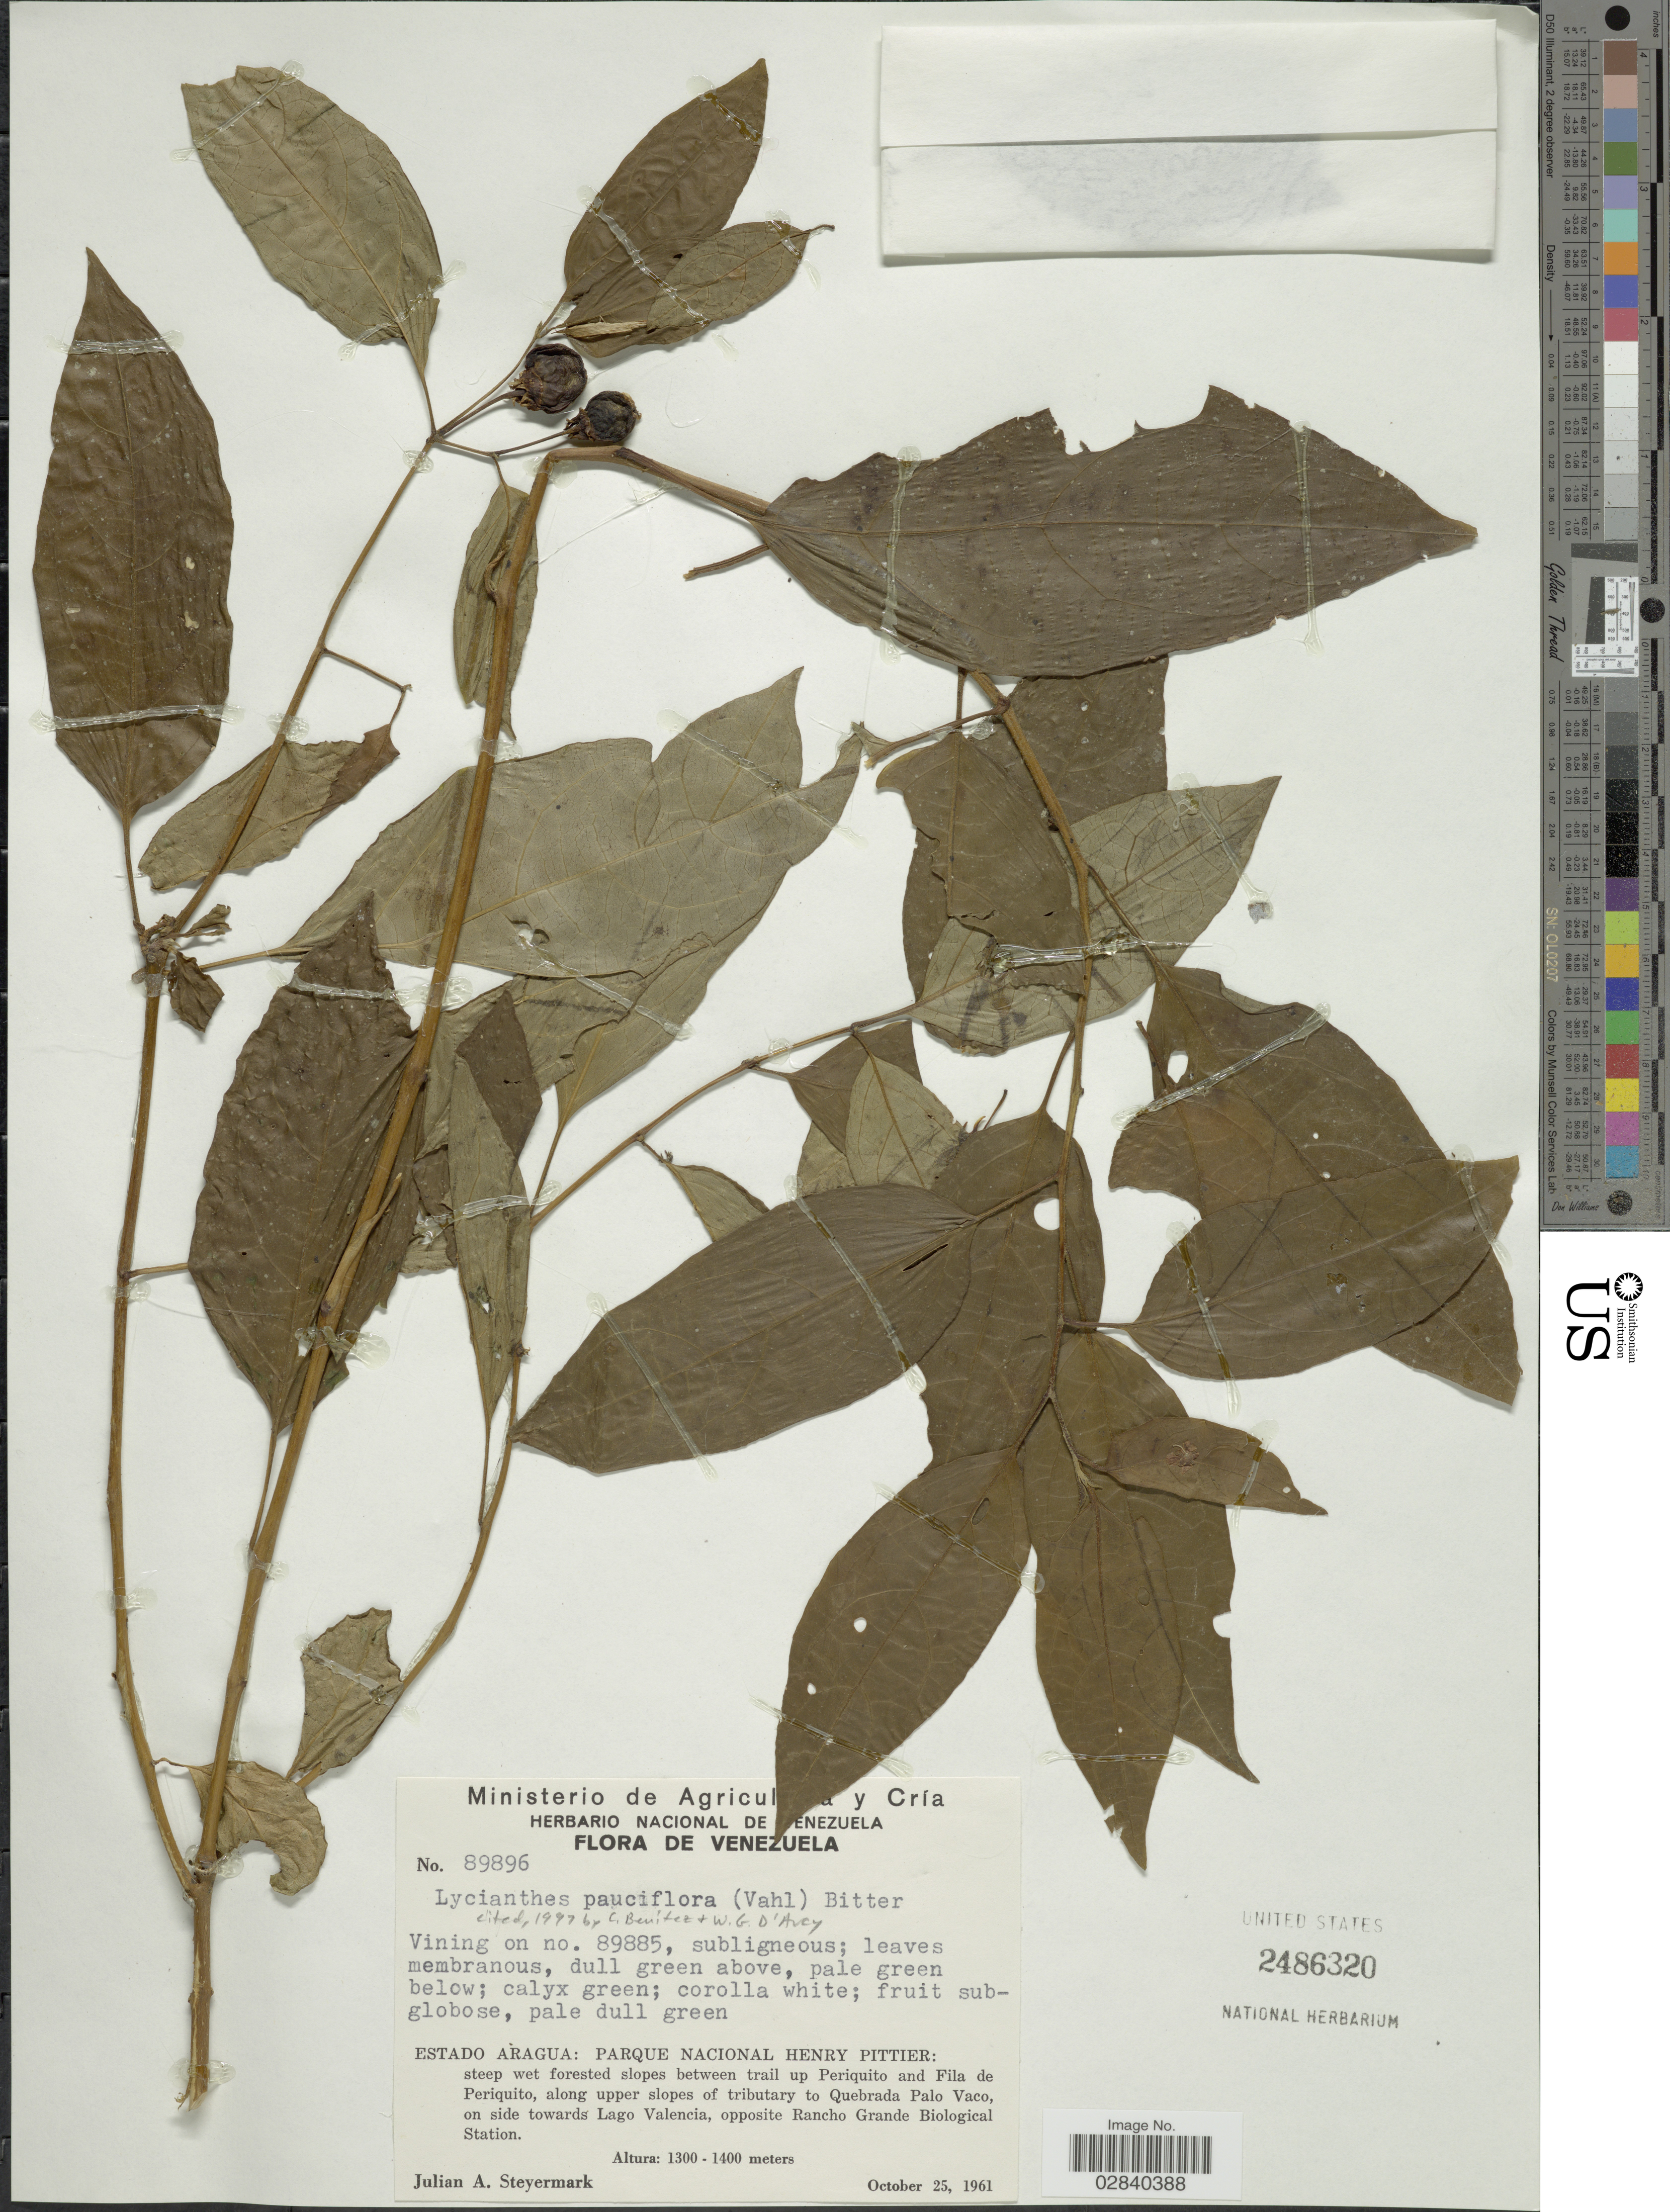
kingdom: Plantae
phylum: Tracheophyta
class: Magnoliopsida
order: Solanales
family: Solanaceae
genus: Lycianthes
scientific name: Lycianthes pauciflora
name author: (Vahl) Bitter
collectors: J. Steyermark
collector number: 89896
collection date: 1961-10-25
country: Venezuela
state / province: Aragua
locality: Estado Aragua: Parque Nacional Henry Pittier: steep wet forested slopes between trail up Periquito and Fila de Periquito, along upper slopes of tributary to Quebrada Palo Vaco, on side towards Lago Valencia, opposite Rancho Grande Biological Station.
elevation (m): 1300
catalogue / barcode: US 2486320